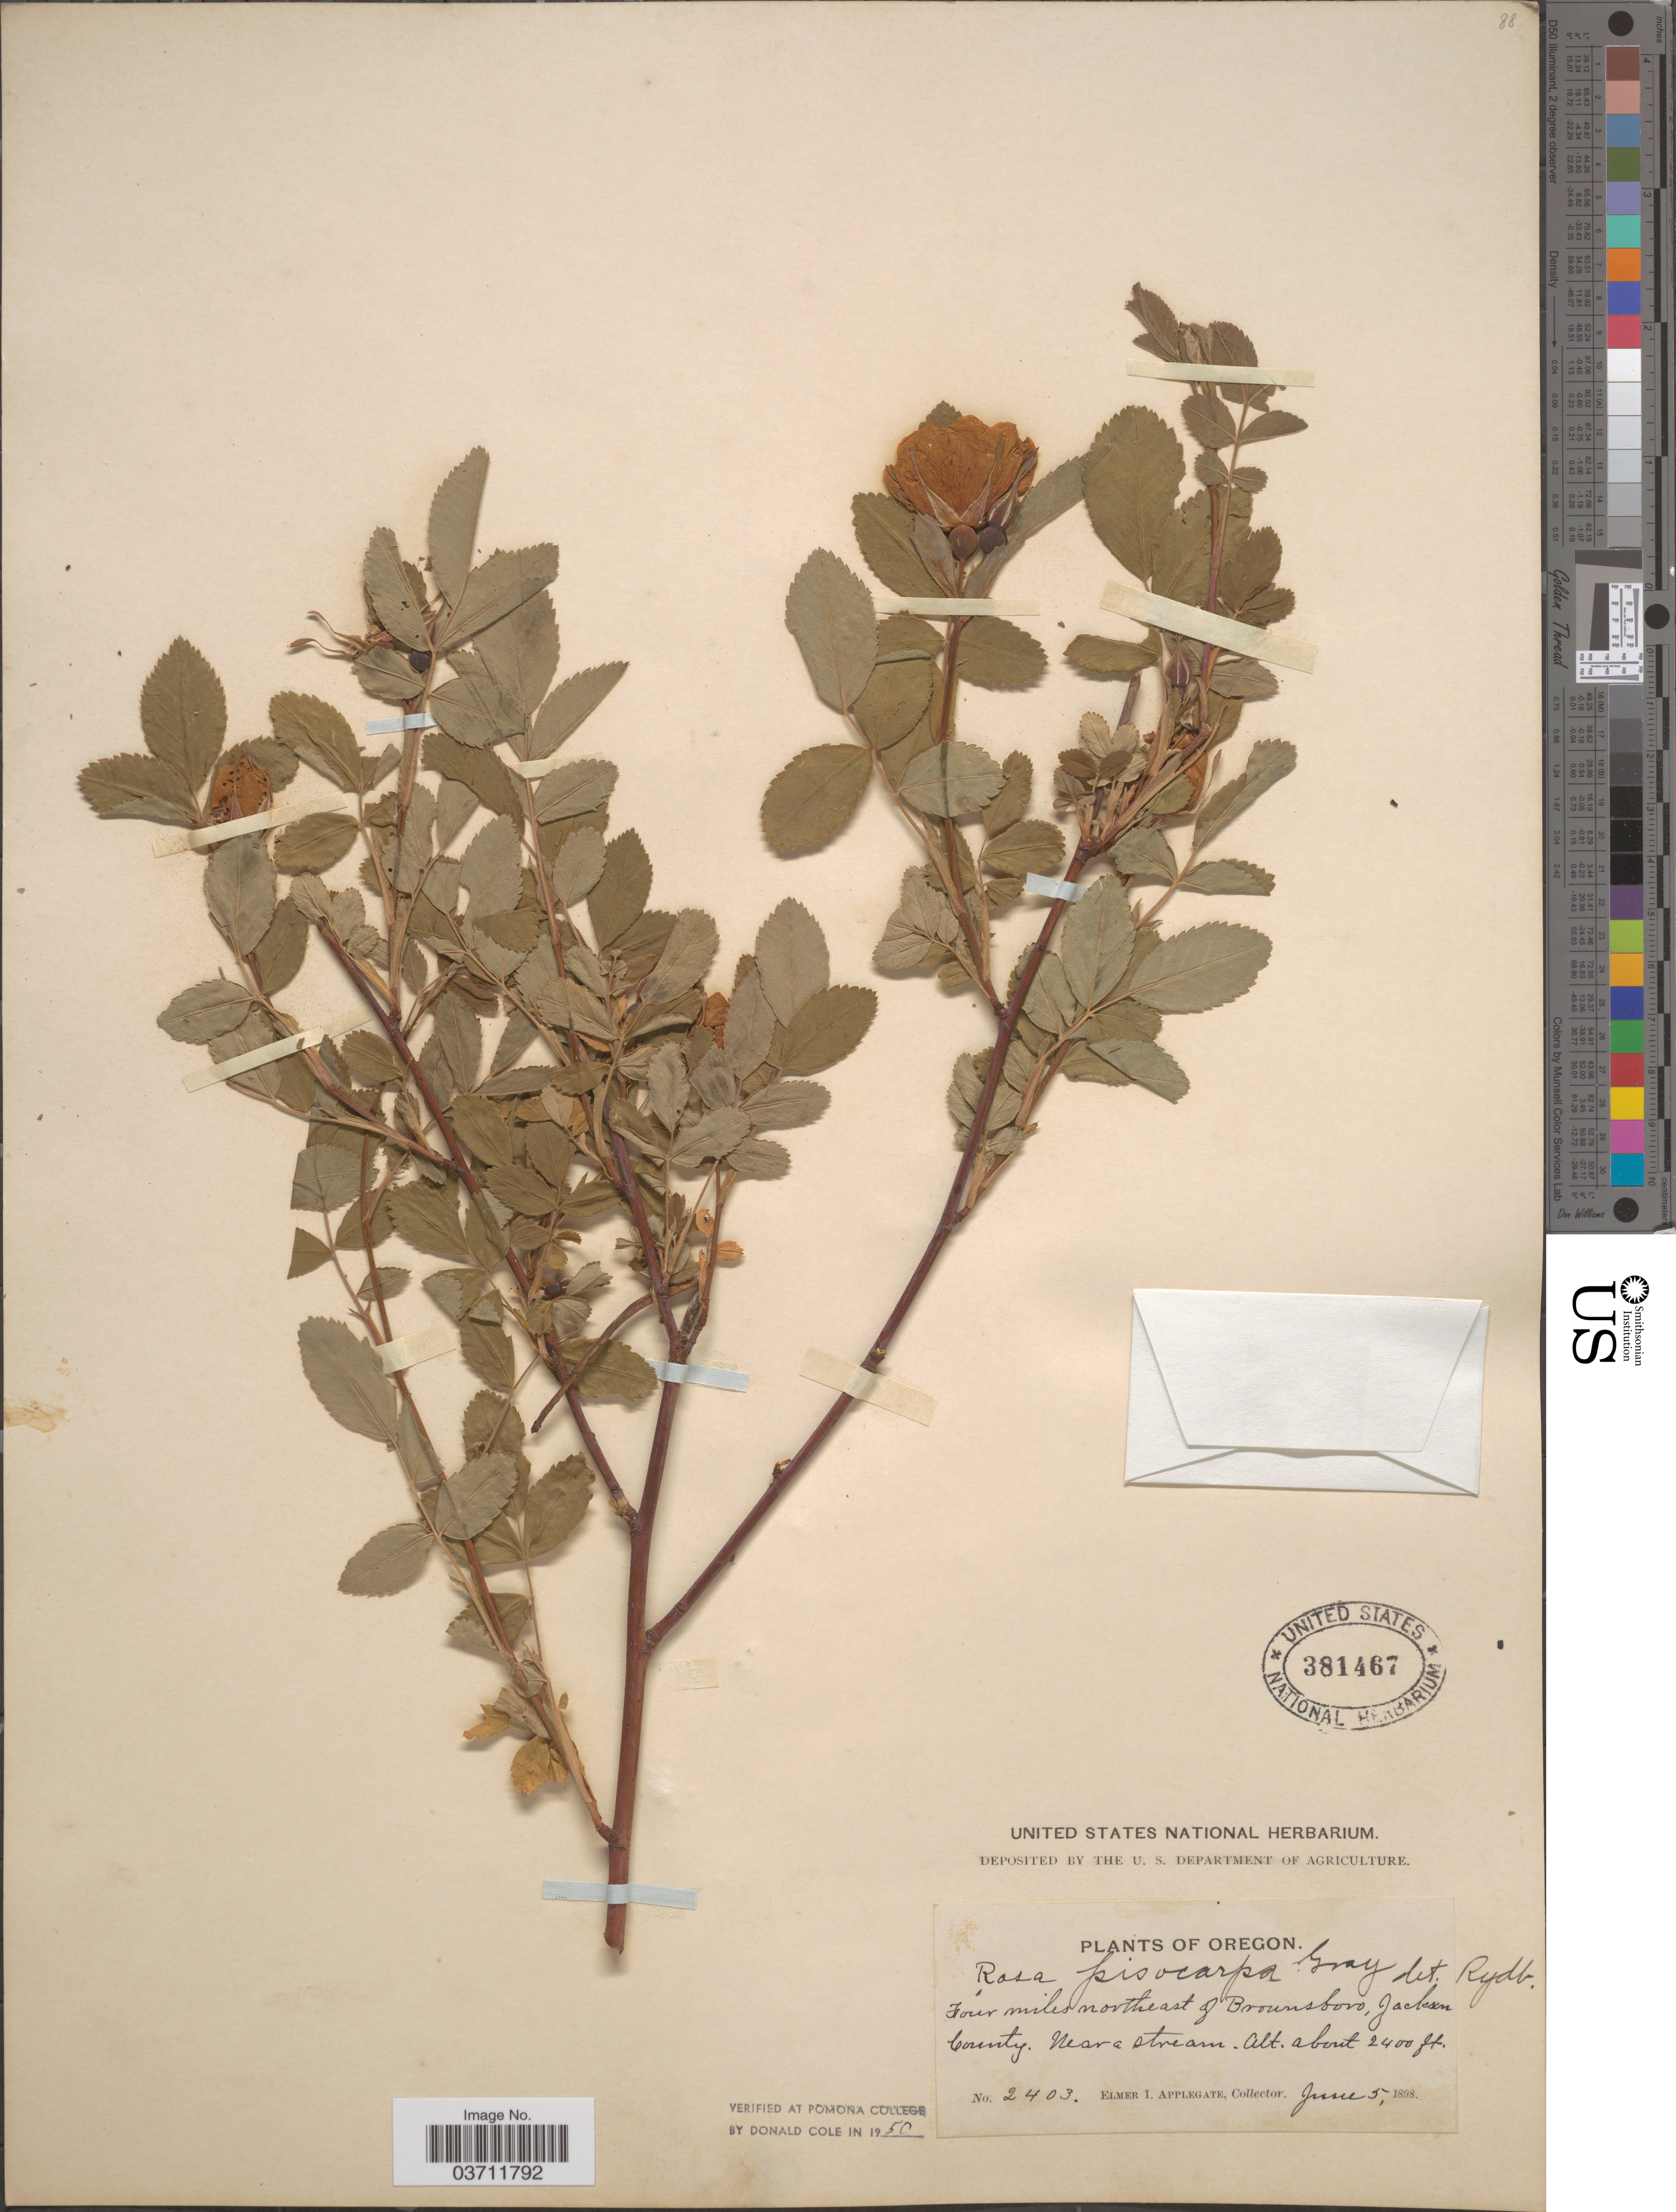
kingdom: Plantae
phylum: Tracheophyta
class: Magnoliopsida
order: Rosales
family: Rosaceae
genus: Rosa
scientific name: Rosa pisocarpa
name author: A. Gray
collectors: E. I. Applegate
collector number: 2403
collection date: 1898-06-05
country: United States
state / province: Oregon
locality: Four miles northeast of Brownsboro, Jackson County.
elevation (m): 732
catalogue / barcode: US 381467